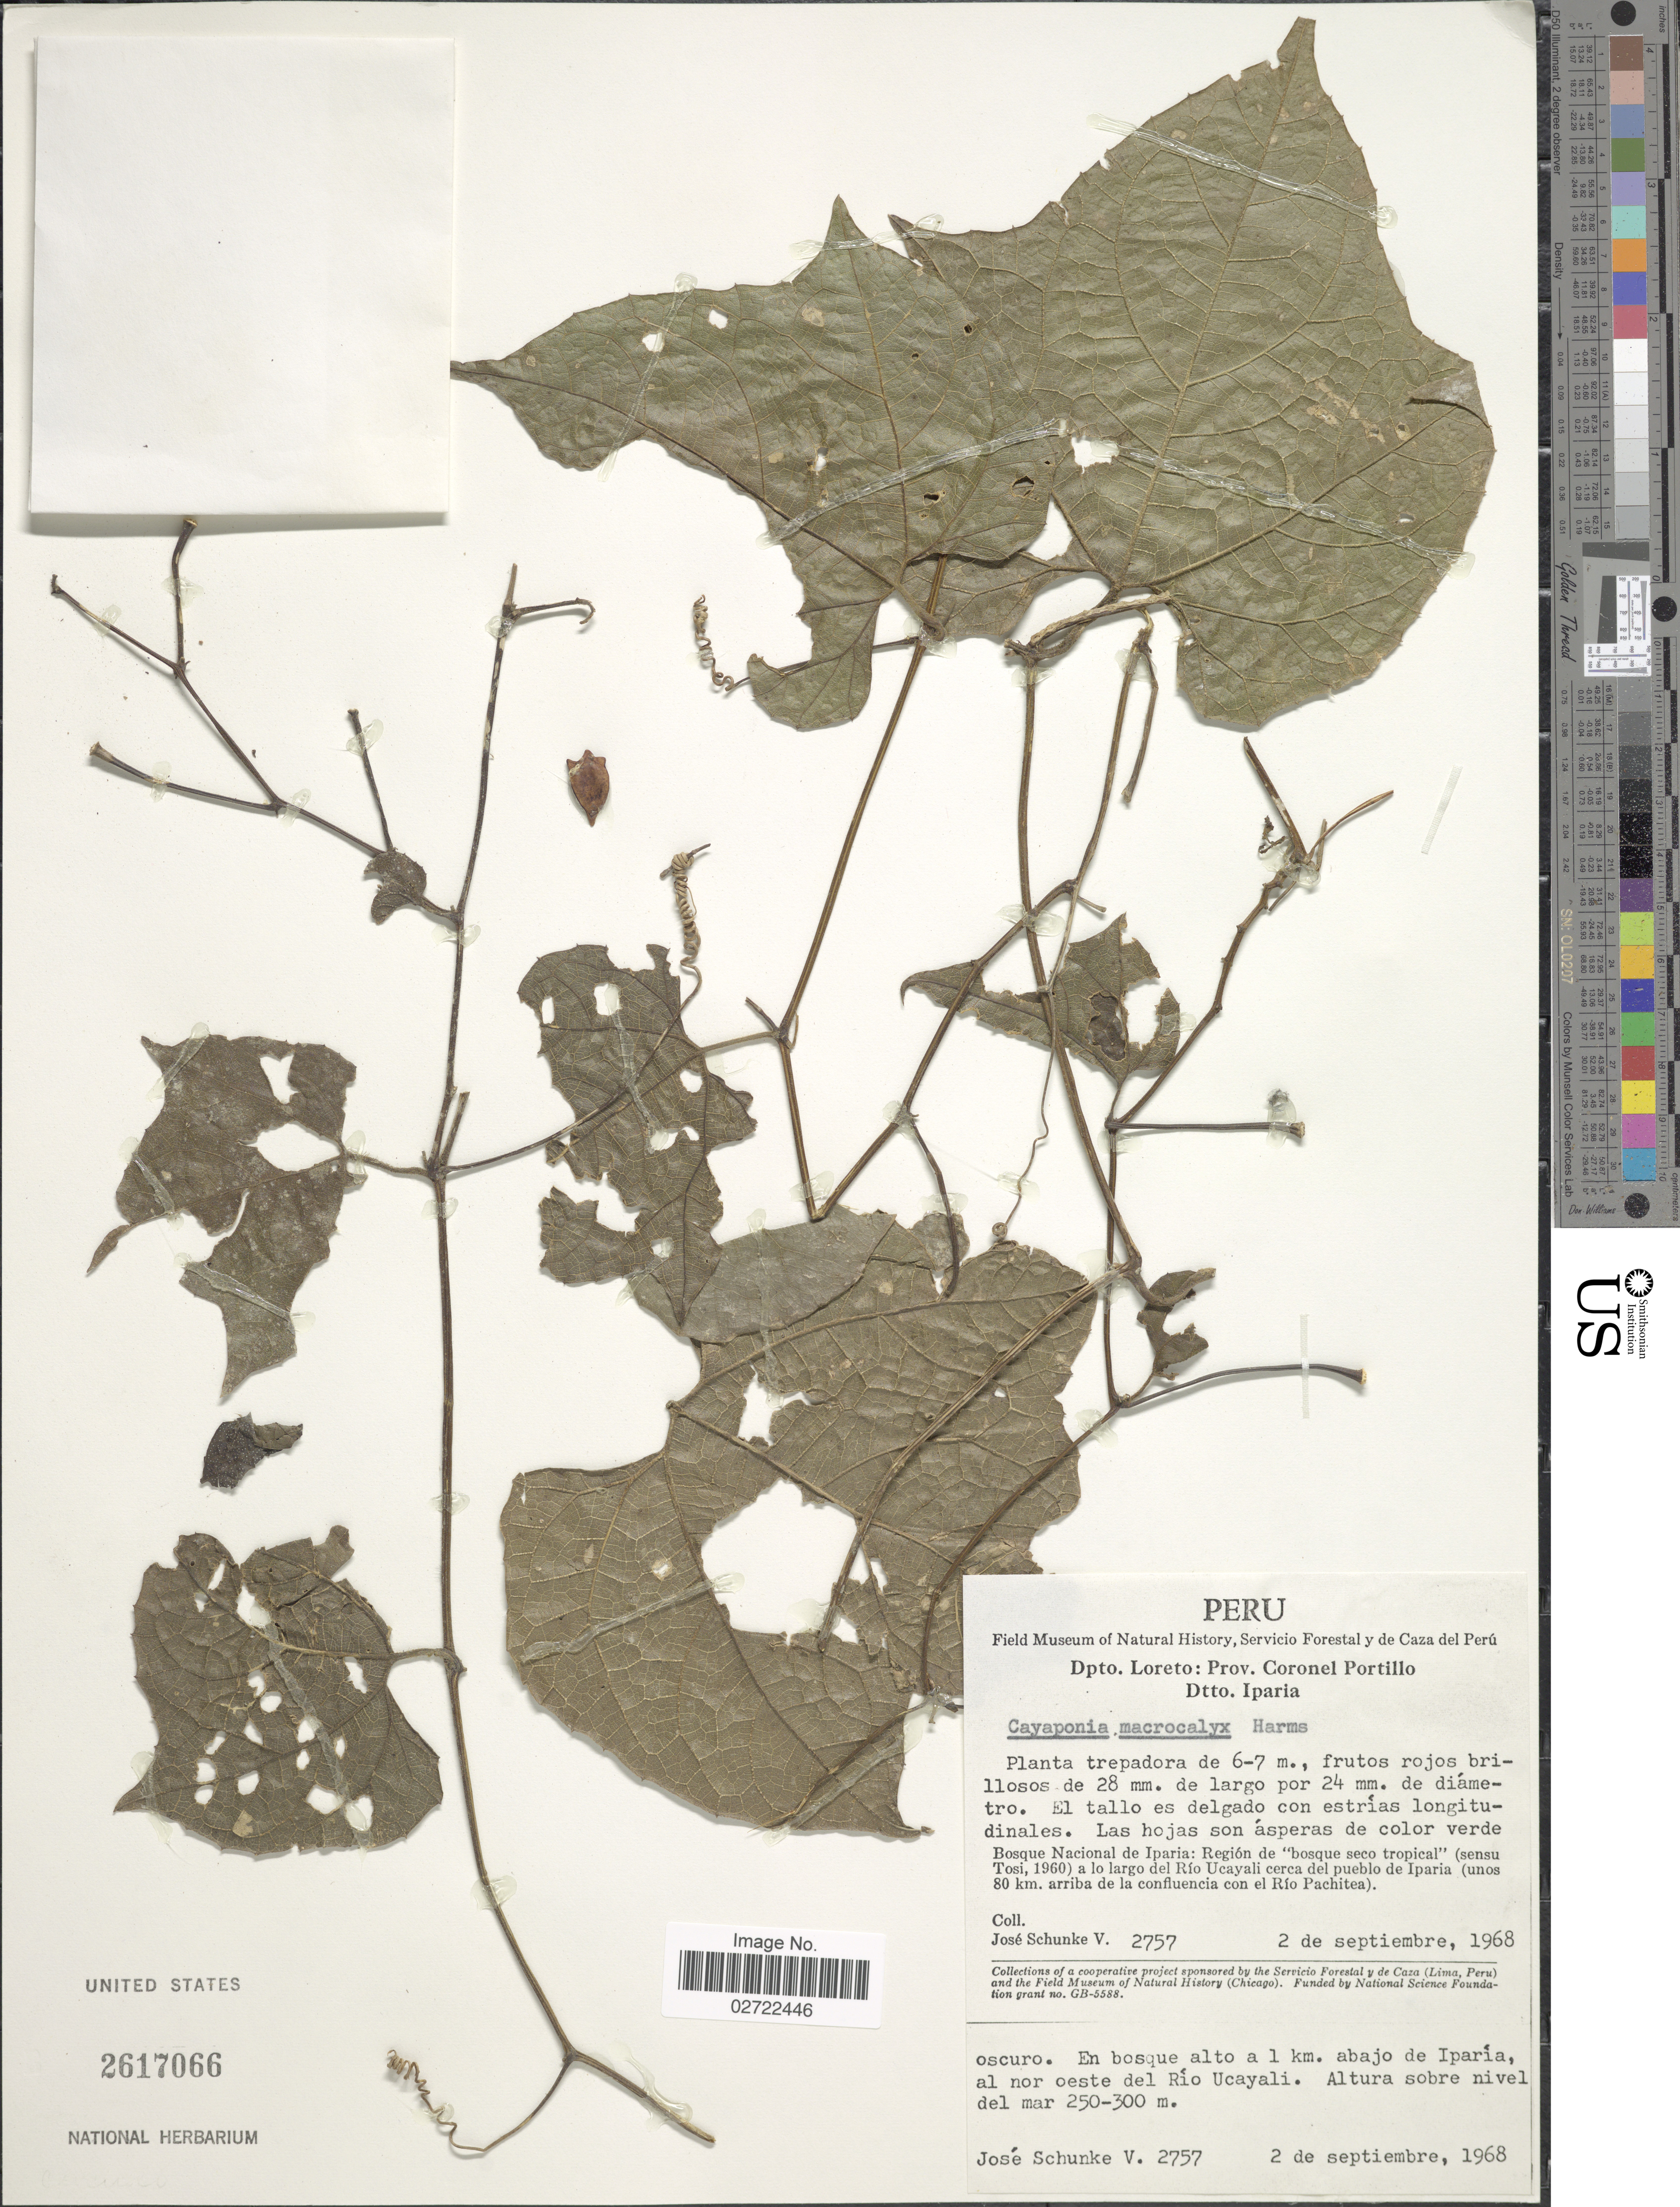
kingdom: Plantae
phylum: Tracheophyta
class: Magnoliopsida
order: Cucurbitales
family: Cucurbitaceae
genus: Selysia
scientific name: Selysia prunifera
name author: (Poepp. & Endl.) Cogn.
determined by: Nee, Michael H.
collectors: J. Schunke Vigo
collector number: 2757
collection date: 1968-09-02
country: Peru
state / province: Loreto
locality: Dpto. Loreto: Prov. Coronel Portillo. Dtto. Iparia. Bosque Nacional de Iparia: Region de "bosque seco tropical"a lo largo del Rio Ucayali cerca del pueblo de Iparia (unos 80 km. arriba de la confluencia con el Rio Pachitea). En bosque alto a 1 km. abajo de Iparia, al nor oeste del Rio Ucayali.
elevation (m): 250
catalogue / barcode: US 2617066